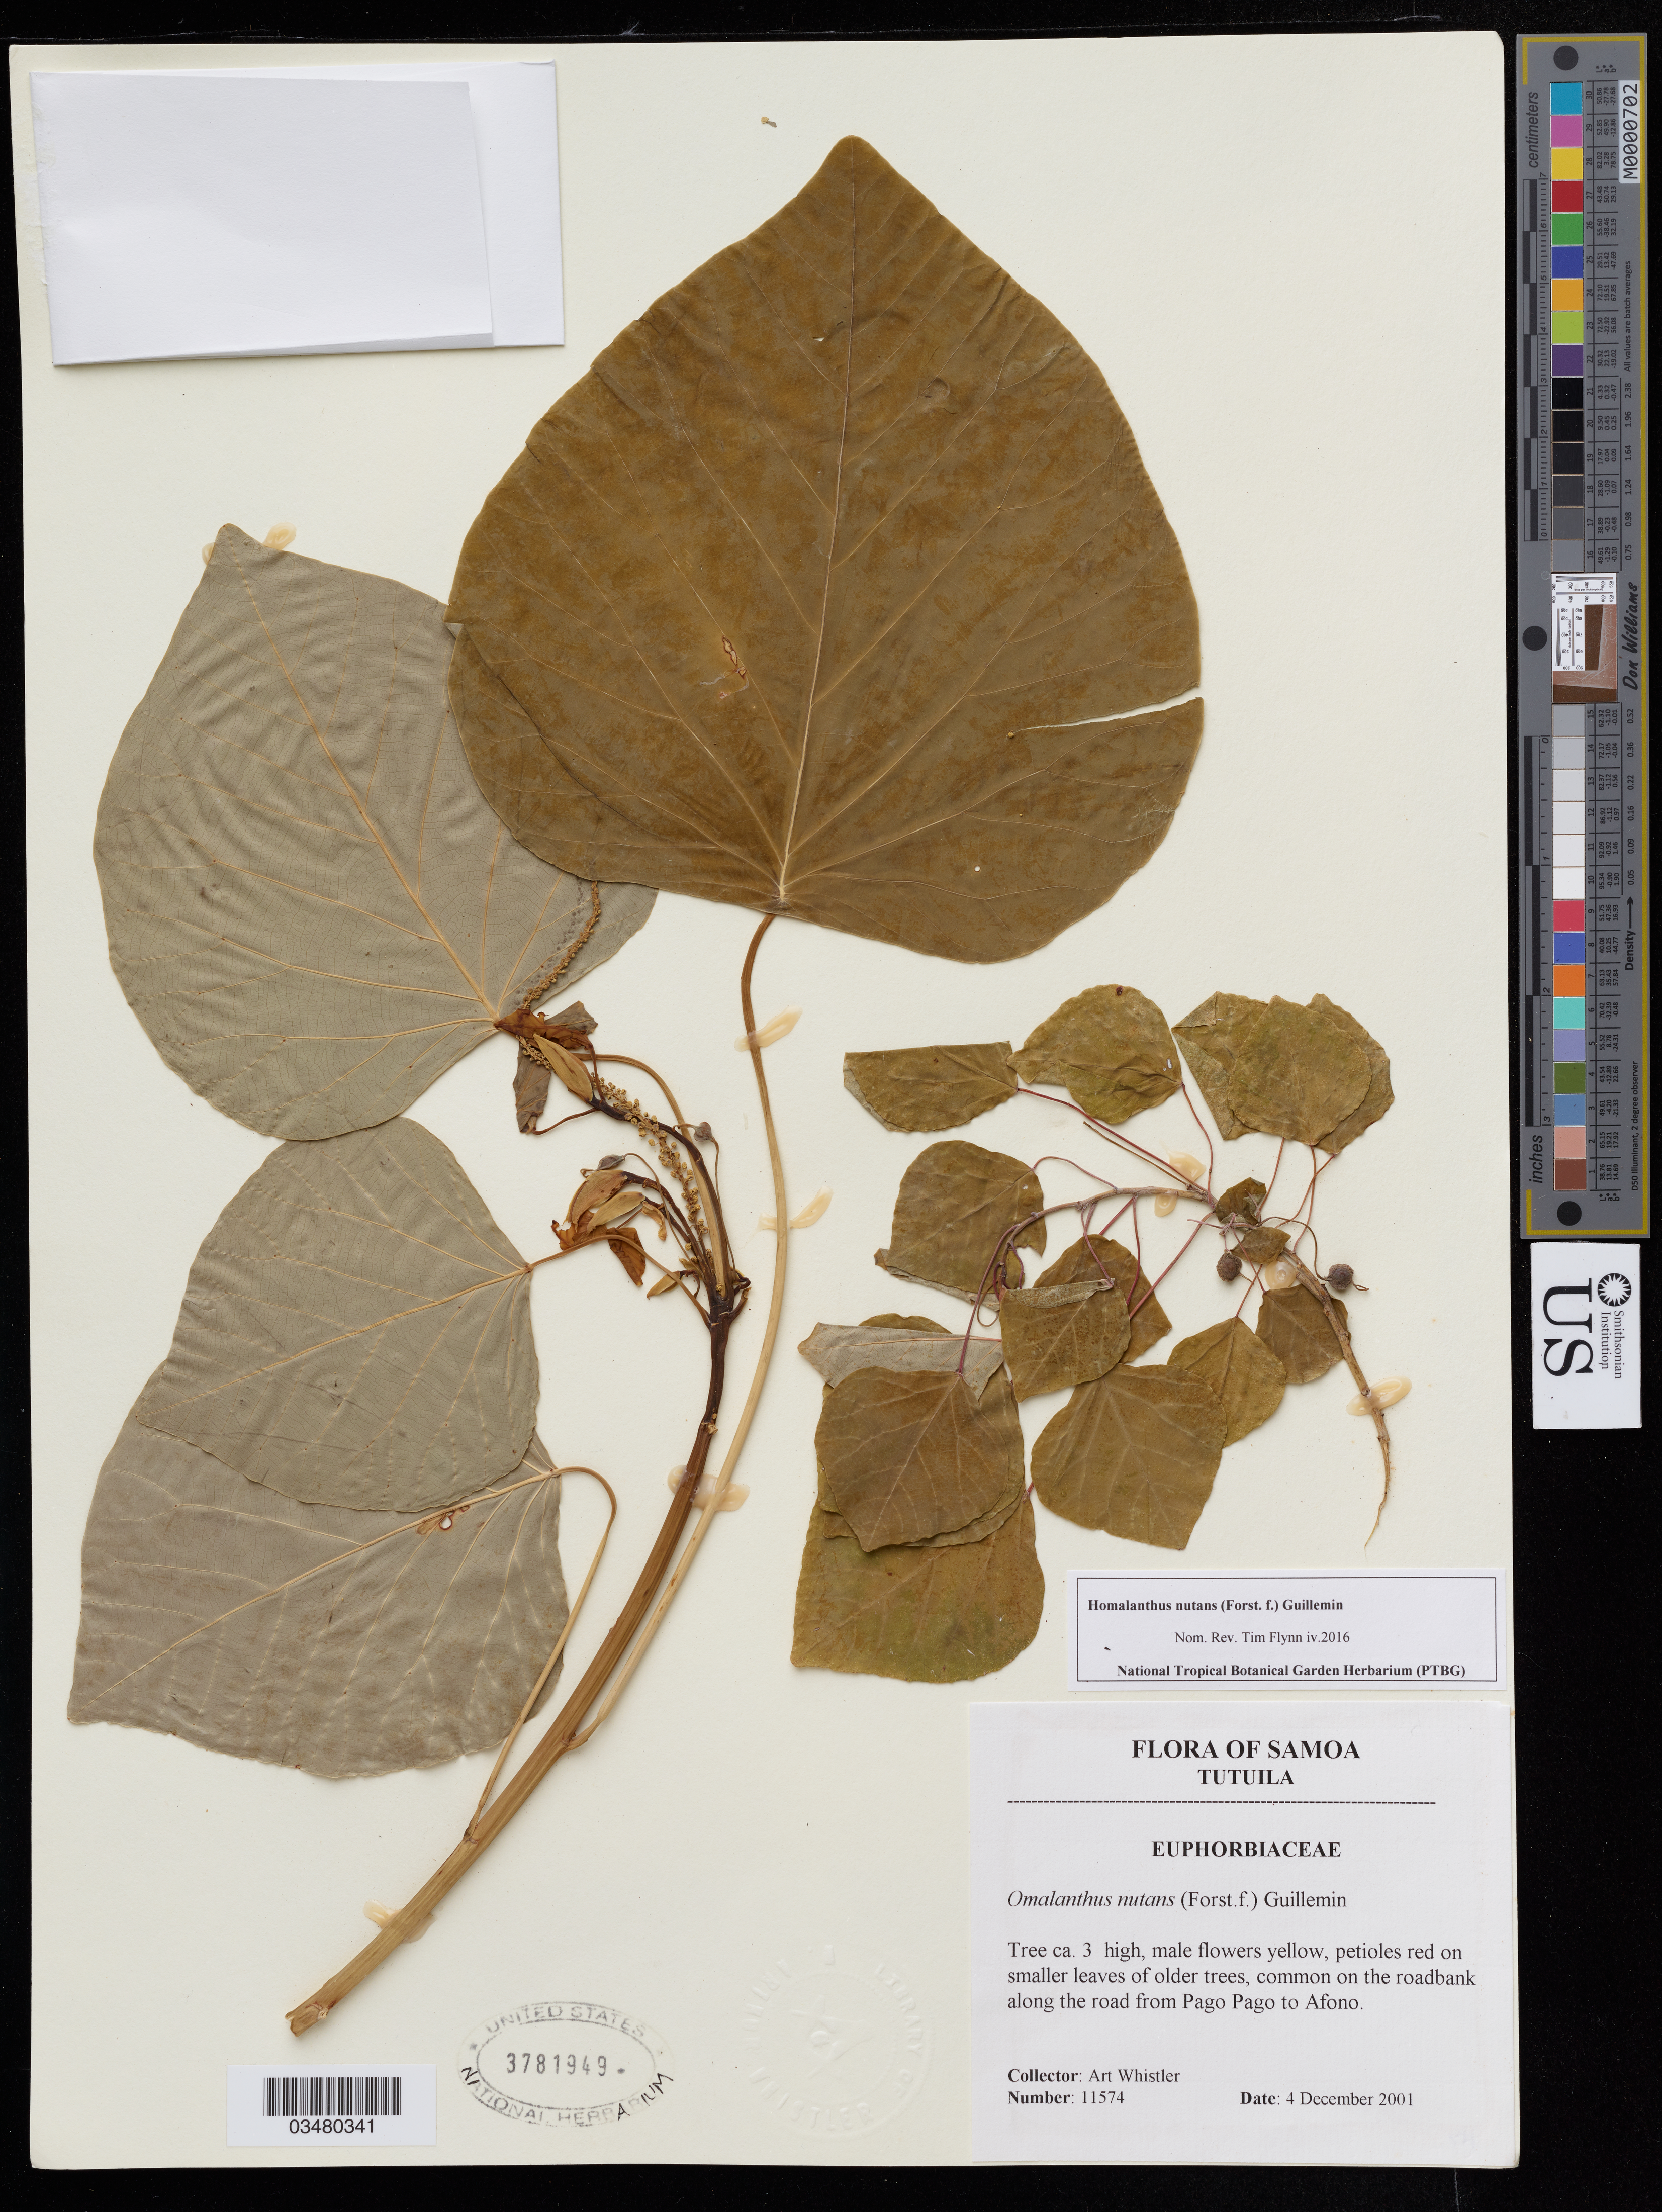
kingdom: Plantae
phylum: Tracheophyta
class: Magnoliopsida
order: Malpighiales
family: Euphorbiaceae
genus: Homalanthus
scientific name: Homalanthus nutans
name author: (G. Forst.) Guill.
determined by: Flynn, T. W.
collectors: A. Whistler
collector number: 11574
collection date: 2001-12-04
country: American Samoa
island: Tutuila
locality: Roadbank along the road from Pago Pago to Afono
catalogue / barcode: US 3781949